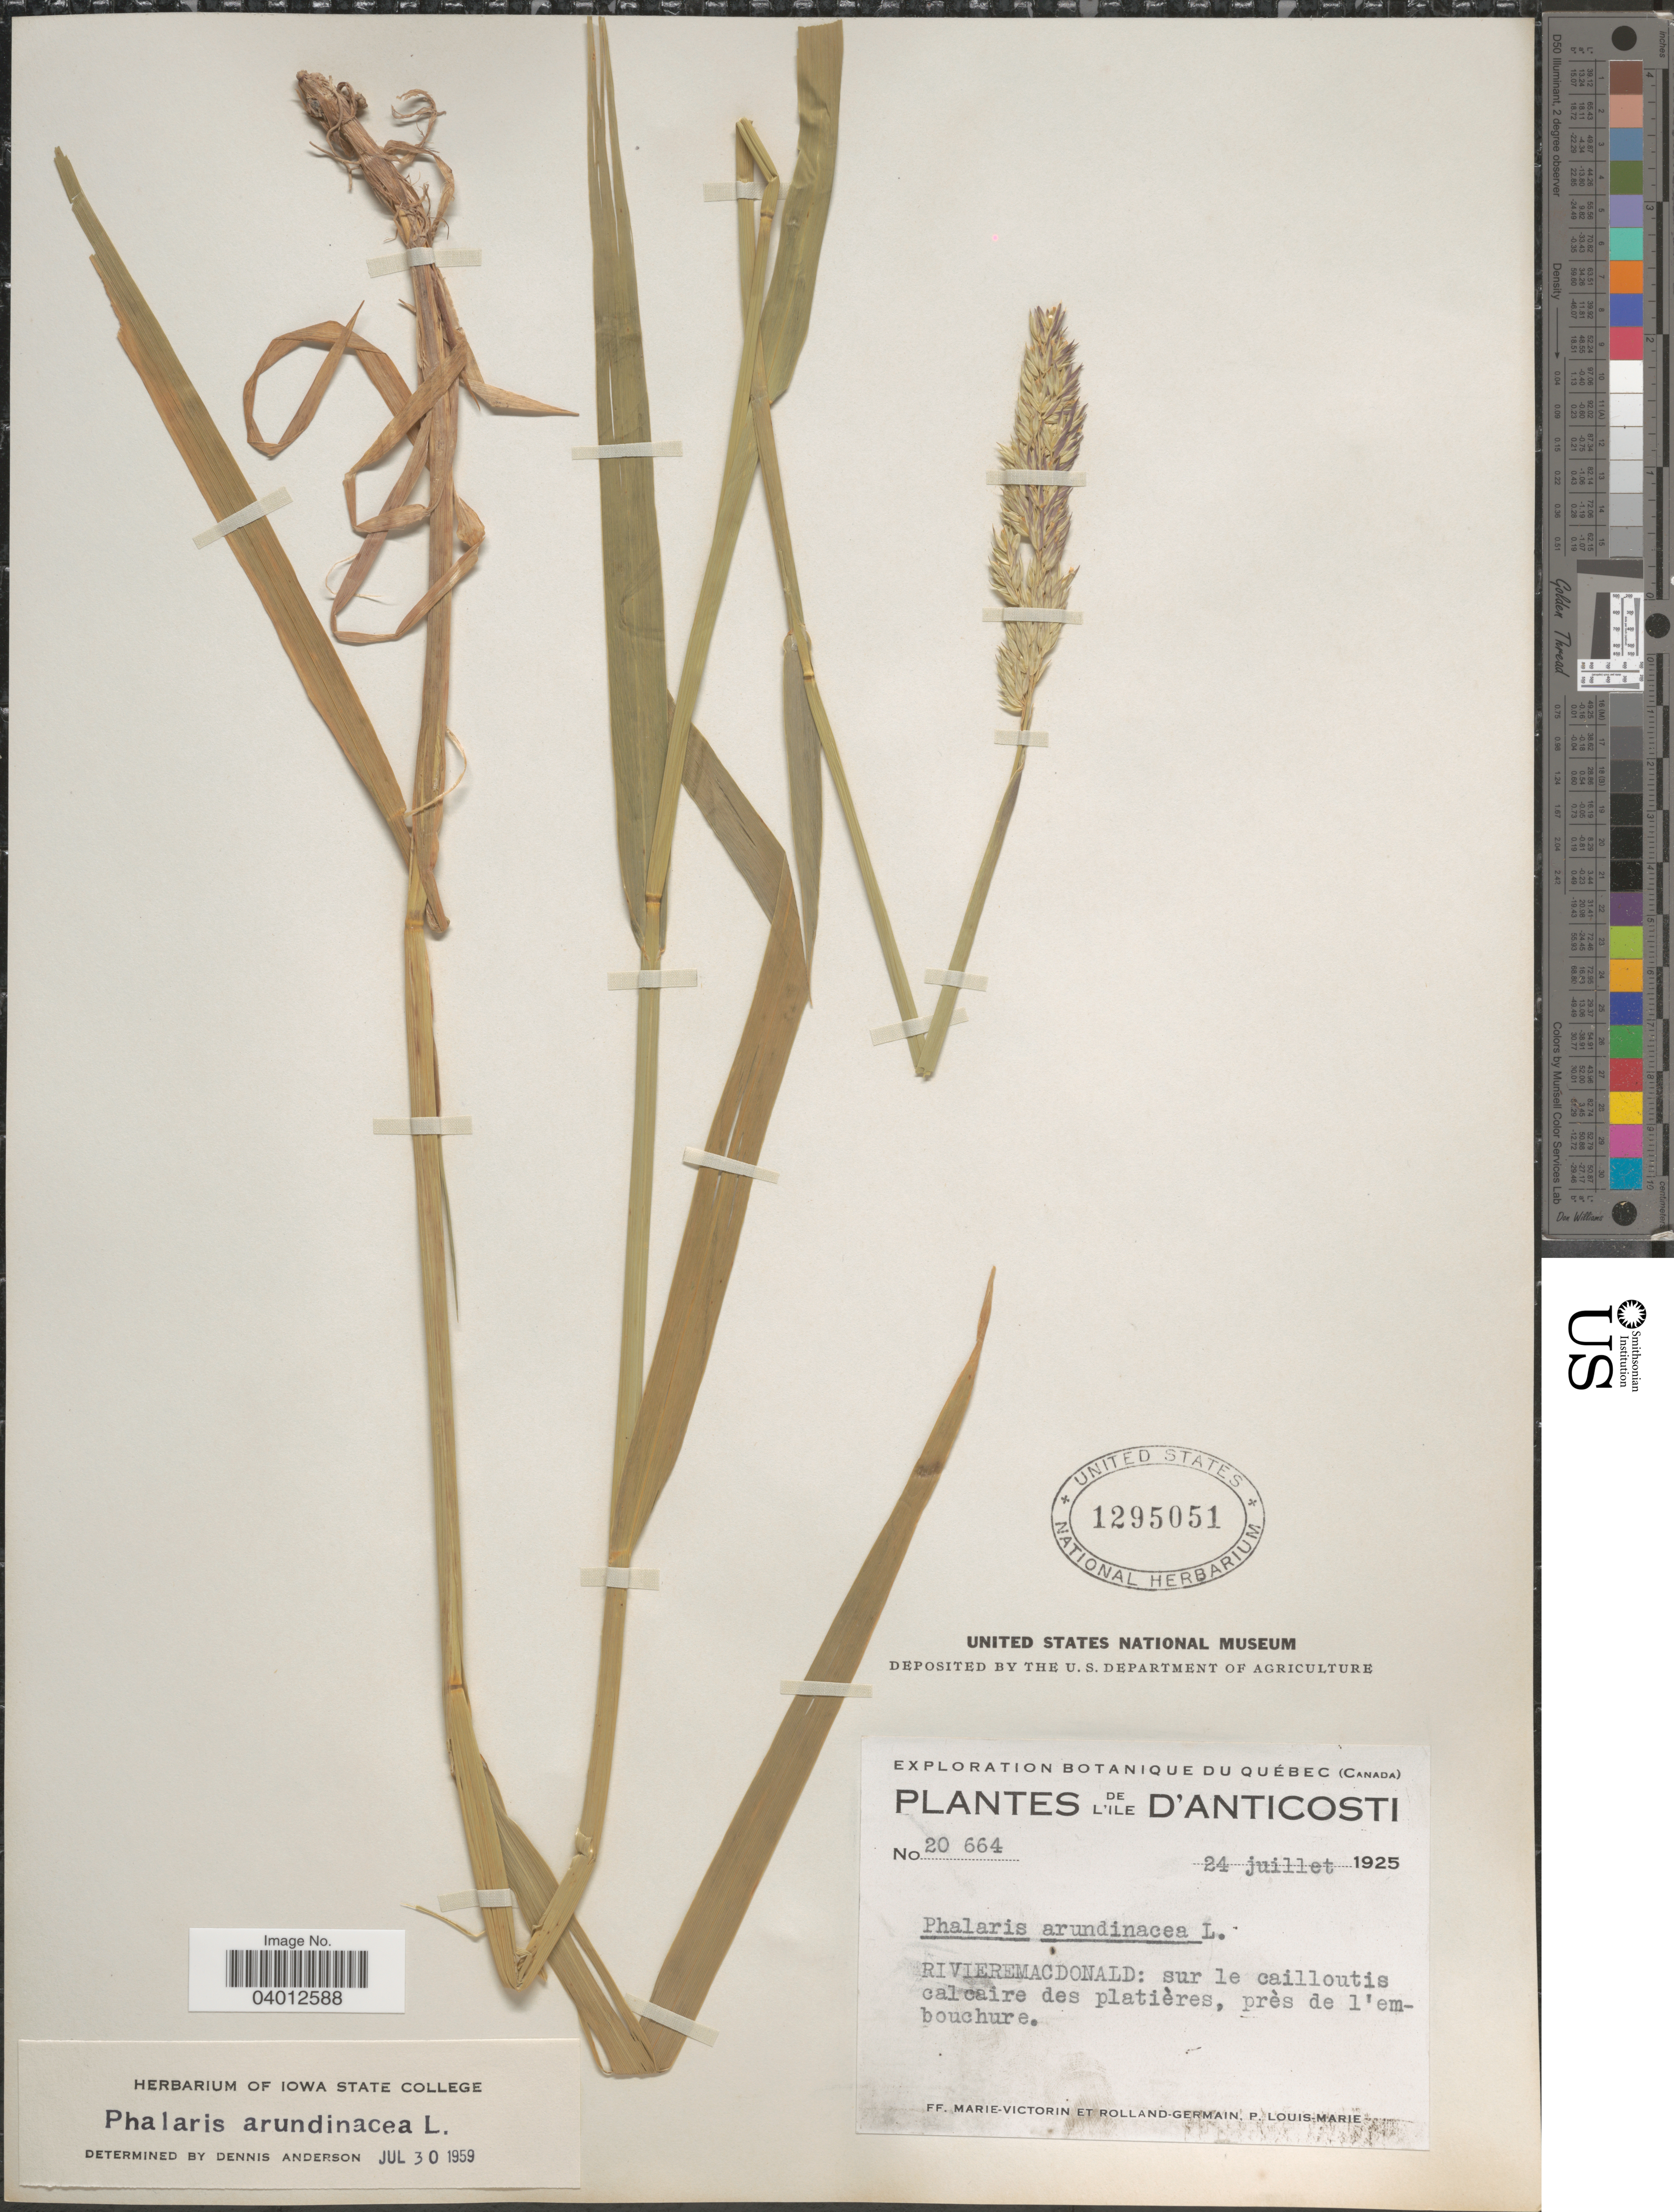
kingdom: Plantae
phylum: Tracheophyta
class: Liliopsida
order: Poales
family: Poaceae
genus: Phalaris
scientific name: Phalaris arundinacea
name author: L.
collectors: F. Marie-Victorin, Rolland-Germain & L.-M. LaLonde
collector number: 20664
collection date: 1925-07-24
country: Canada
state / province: Quebec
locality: L'Ile D'Anticosti. Rivieremacdonald.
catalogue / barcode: US 1295051